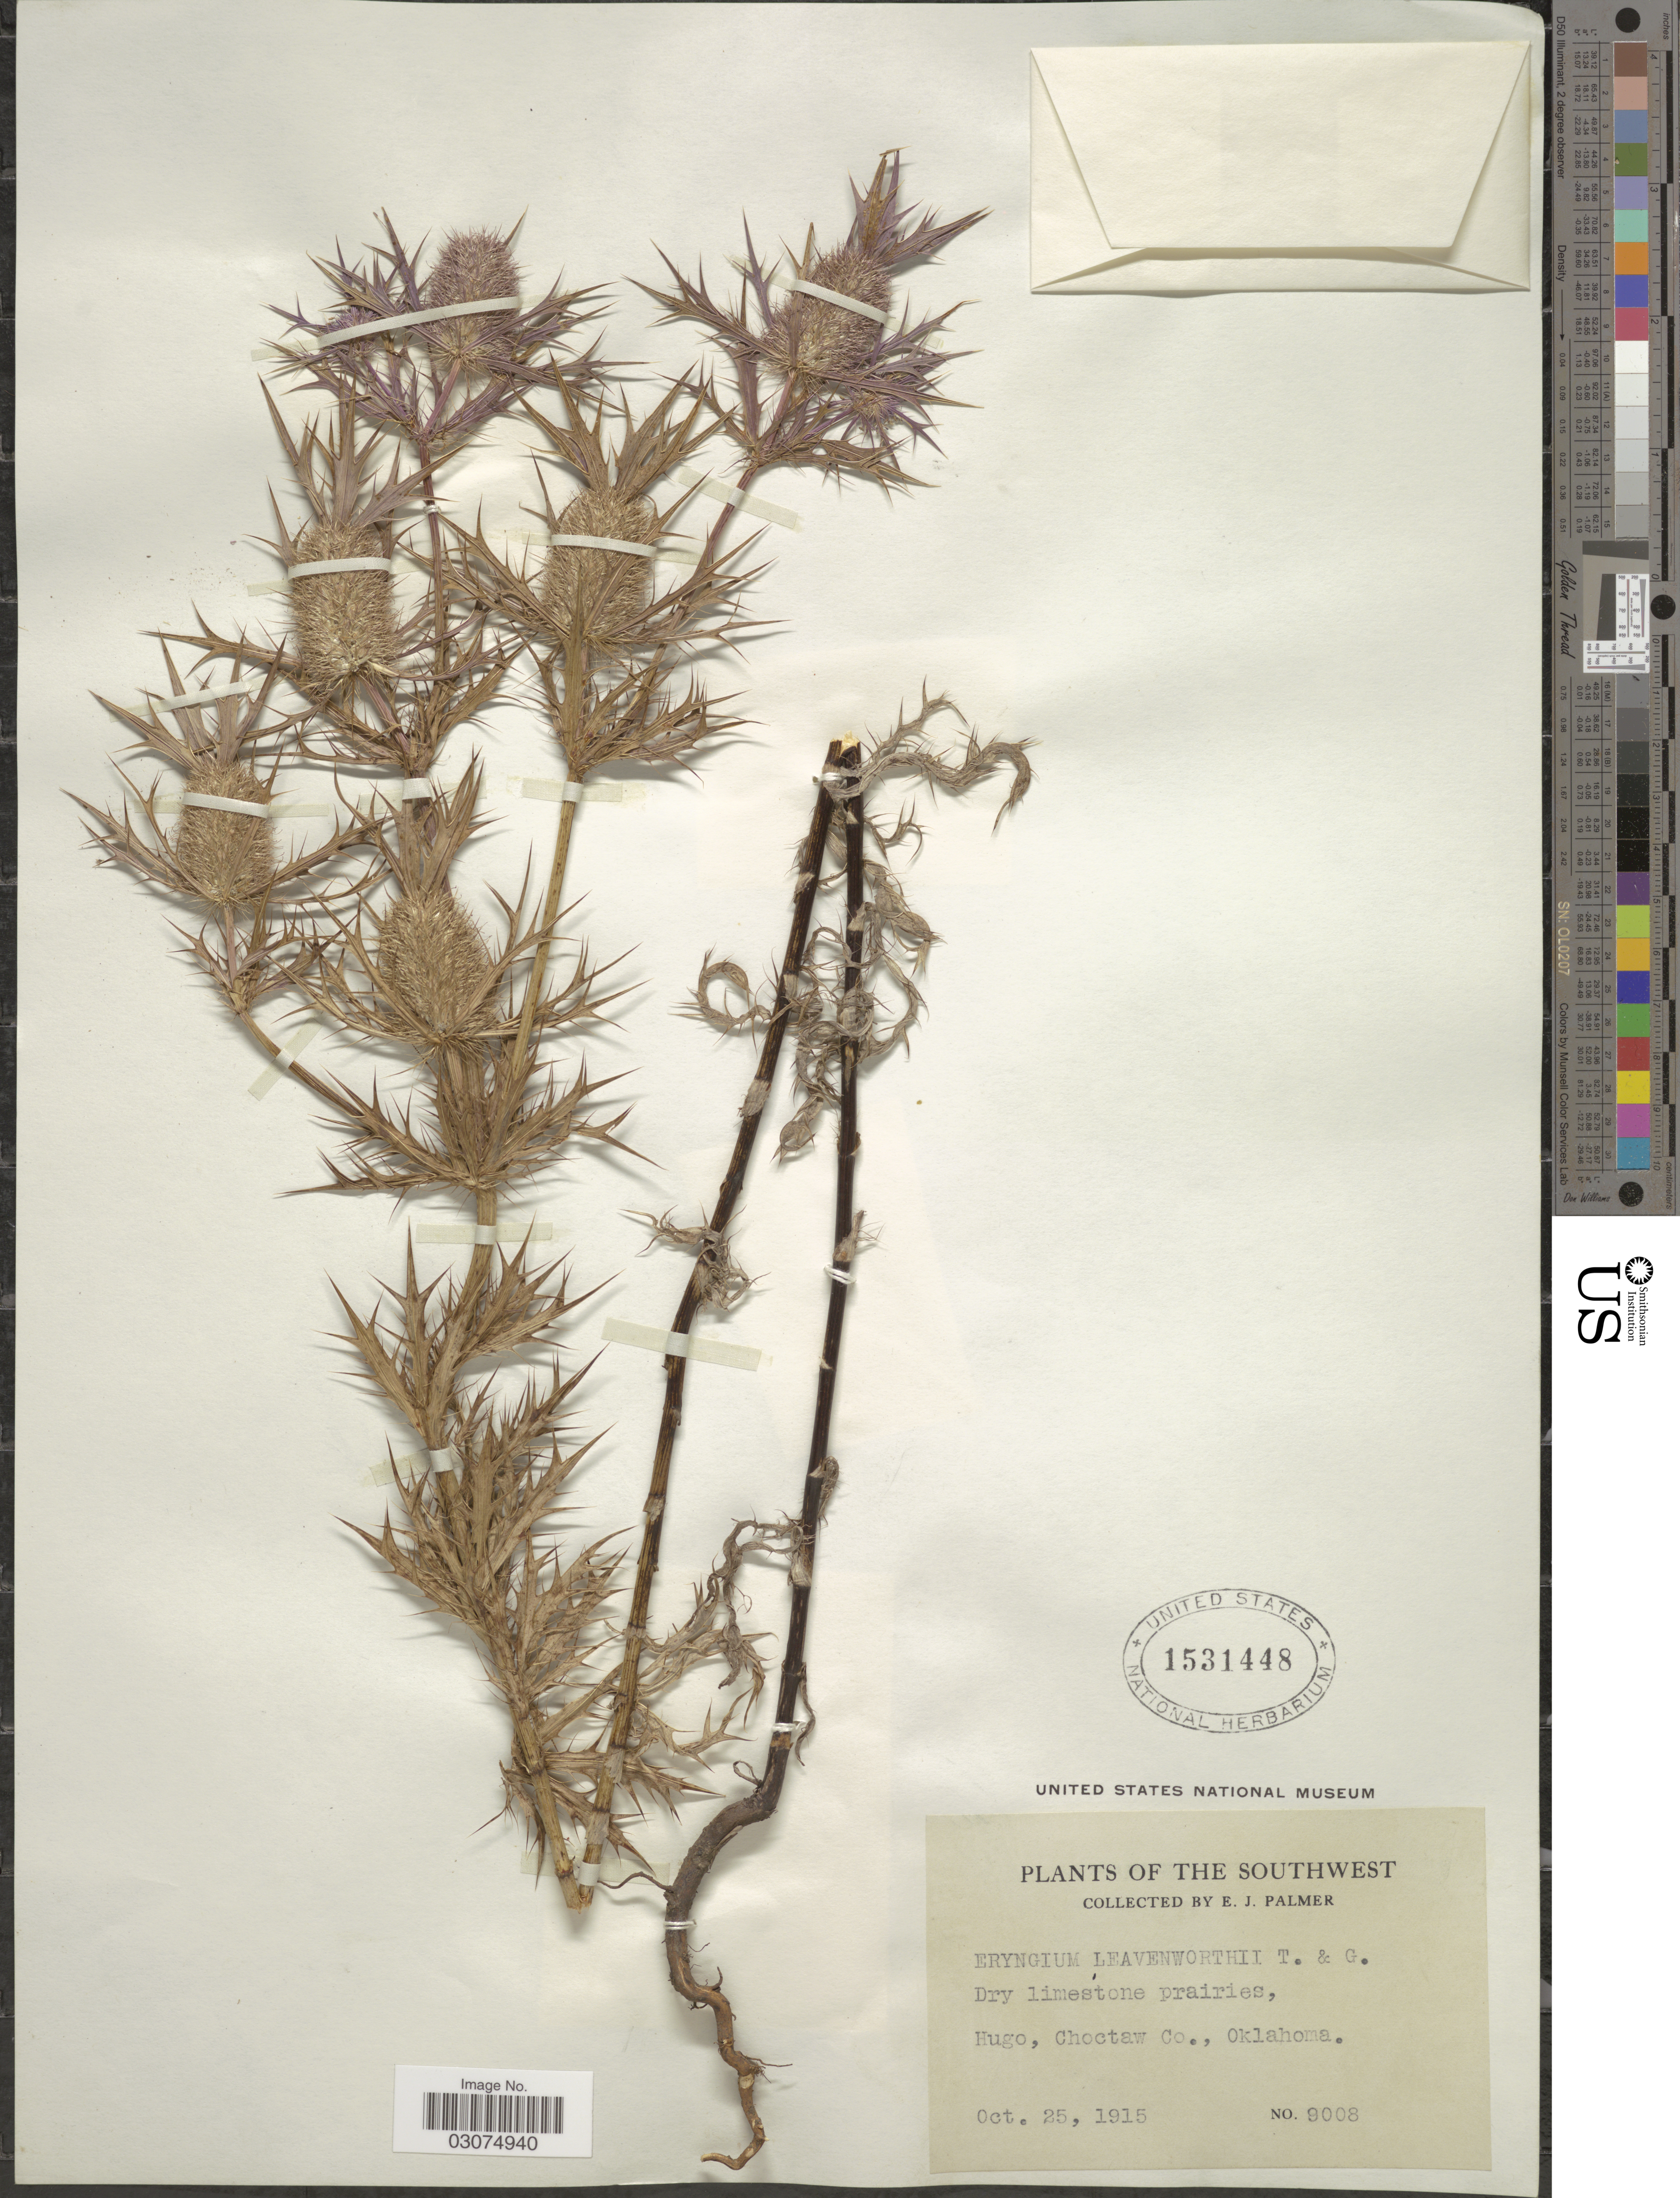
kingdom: Plantae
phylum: Tracheophyta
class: Magnoliopsida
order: Apiales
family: Apiaceae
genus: Eryngium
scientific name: Eryngium leavenworthii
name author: Torr. & A. Gray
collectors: E. J. Palmer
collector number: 9008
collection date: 1915-10-25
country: United States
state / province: Oklahoma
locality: The Southwest. Hugo, Choctaw Co.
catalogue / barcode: US 1531448